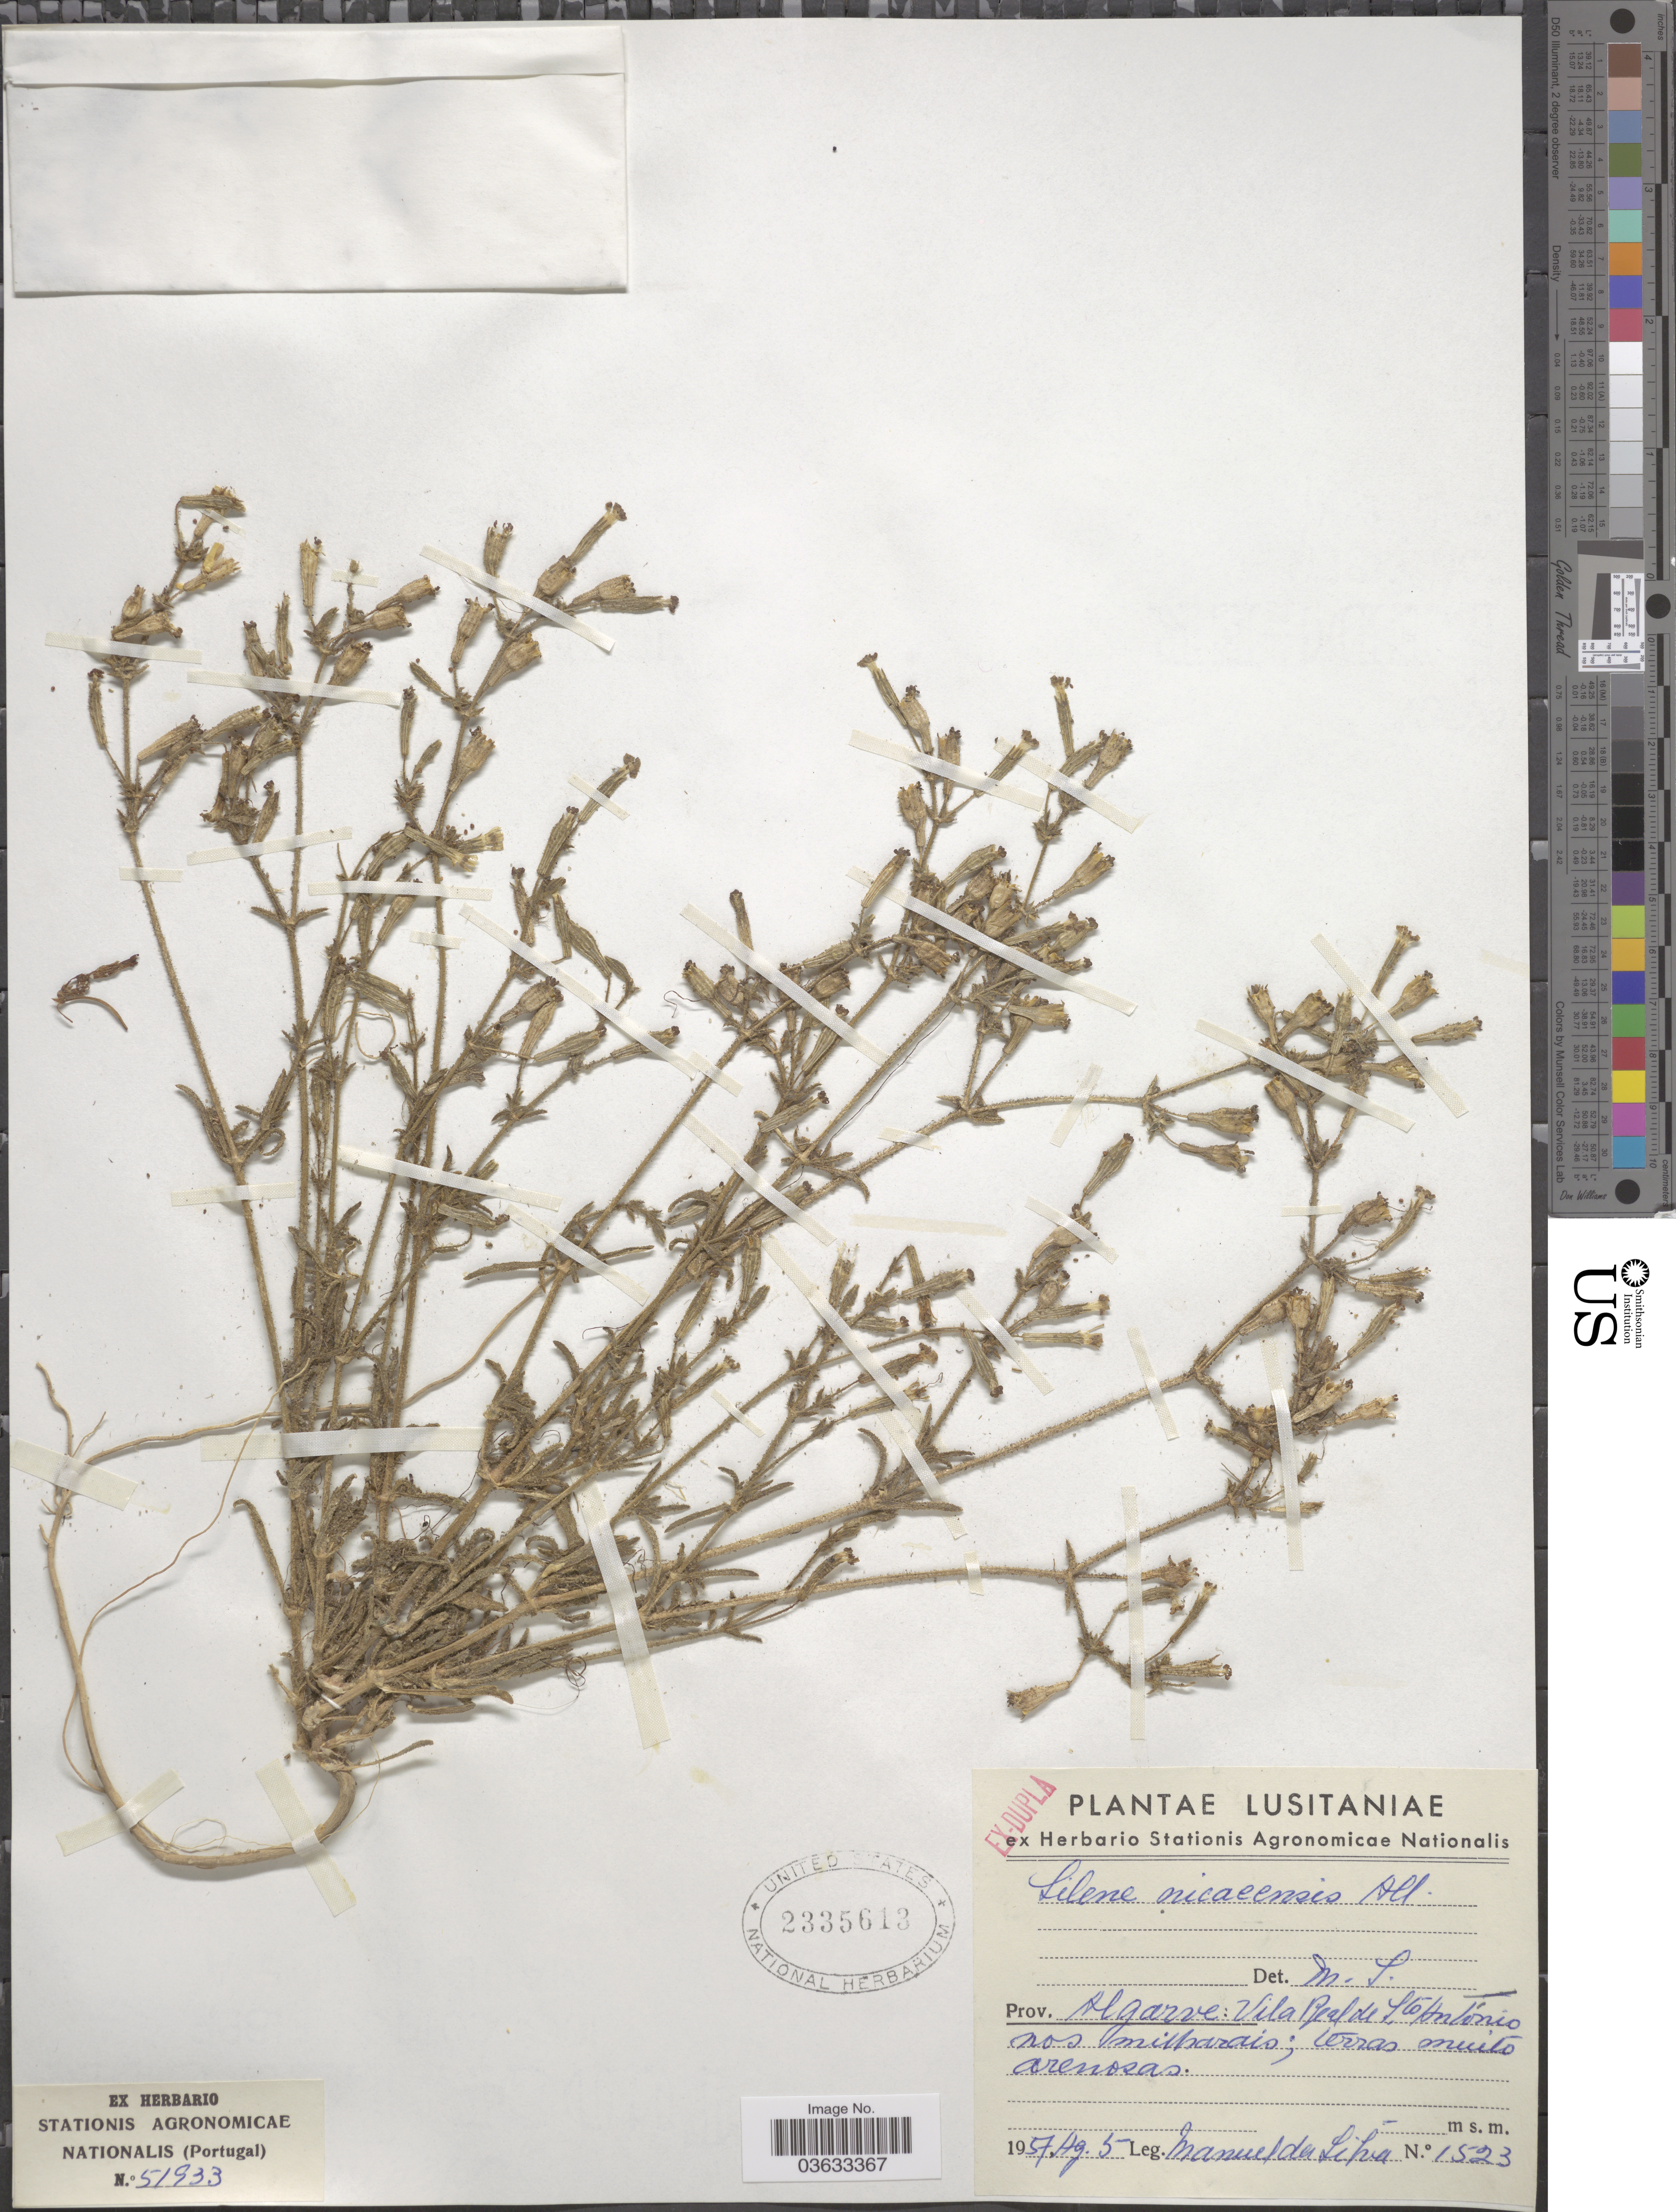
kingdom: Plantae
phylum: Tracheophyta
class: Magnoliopsida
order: Caryophyllales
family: Caryophyllaceae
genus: Silene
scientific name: Silene nicaeensis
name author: All.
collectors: M. Da Silva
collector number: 1523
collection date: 1957-08-05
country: Portugal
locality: Lusitaniae. Prov. Algarve: Vila Real de Sto António nos milharais; terras muito arenosas.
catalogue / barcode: US 2335613